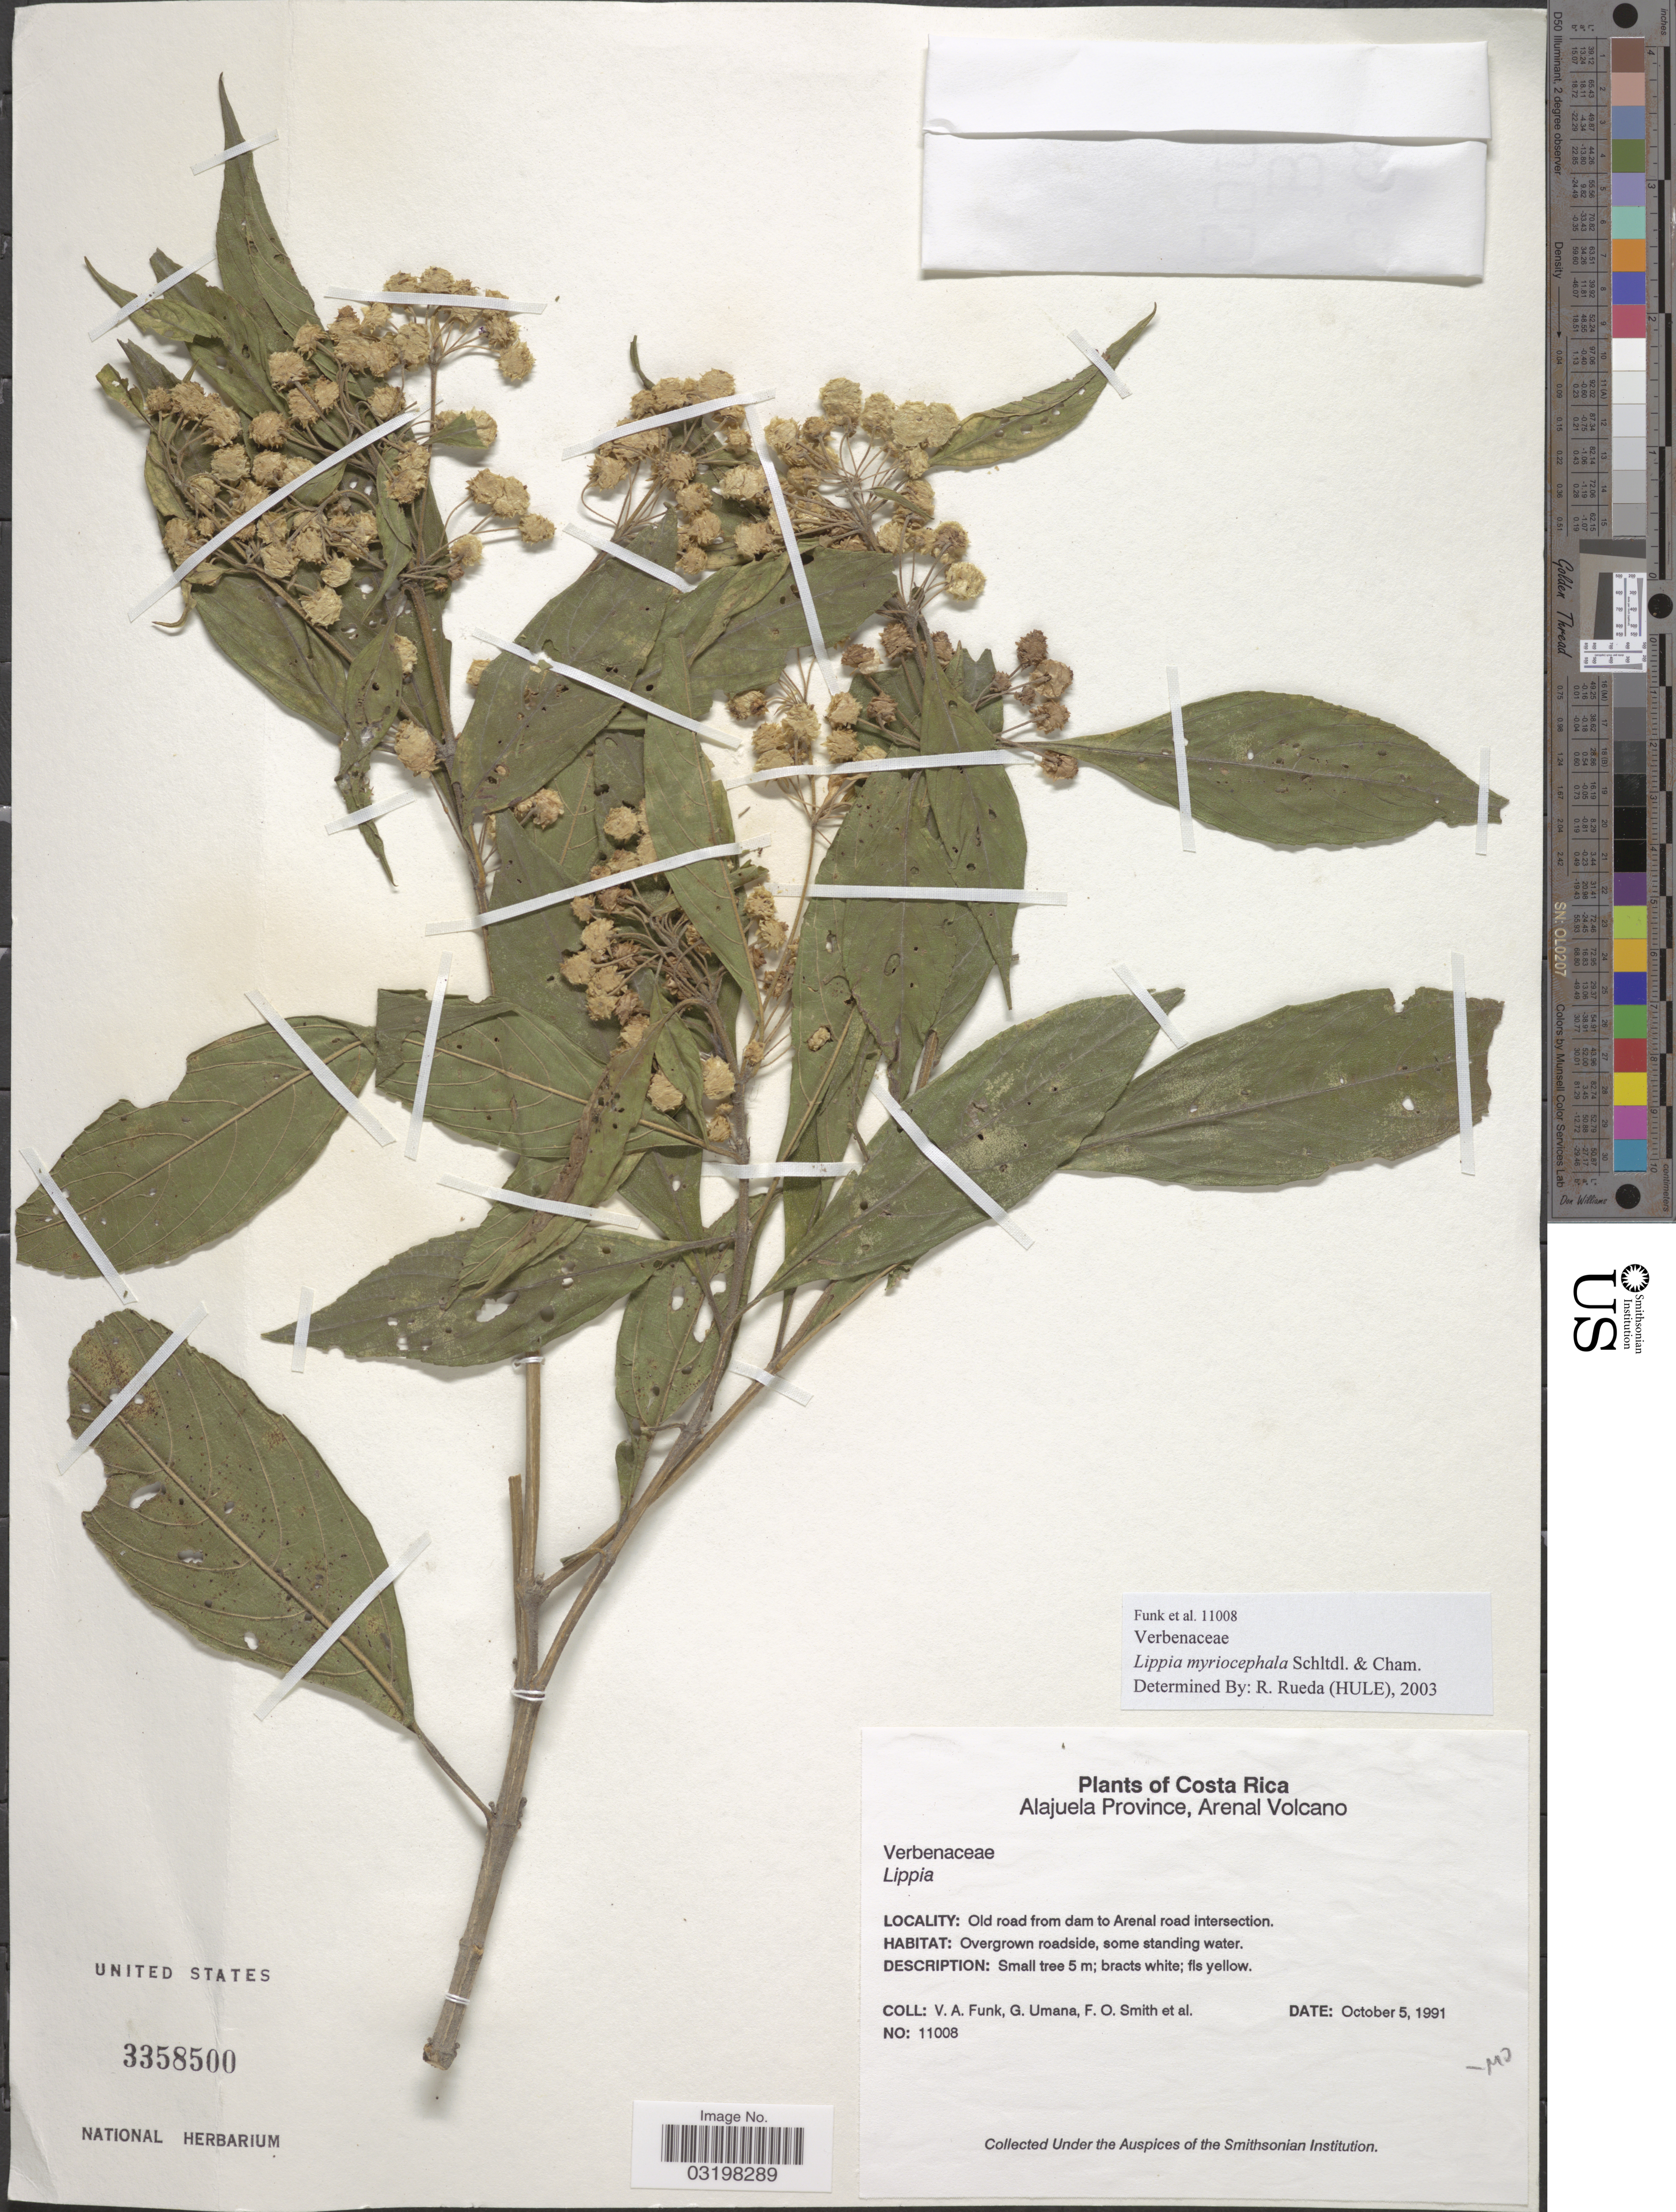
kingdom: Plantae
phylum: Tracheophyta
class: Magnoliopsida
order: Lamiales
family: Verbenaceae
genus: Lippia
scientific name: Lippia myriocephala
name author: Schltdl. & Cham.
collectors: V. Funk, G. Umana, F. Smith & et al.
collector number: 11008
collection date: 1991-10-05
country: Costa Rica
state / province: Alajuela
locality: Arenal Volcano. Old road from dam to Arenal road intersection.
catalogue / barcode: US 3358500